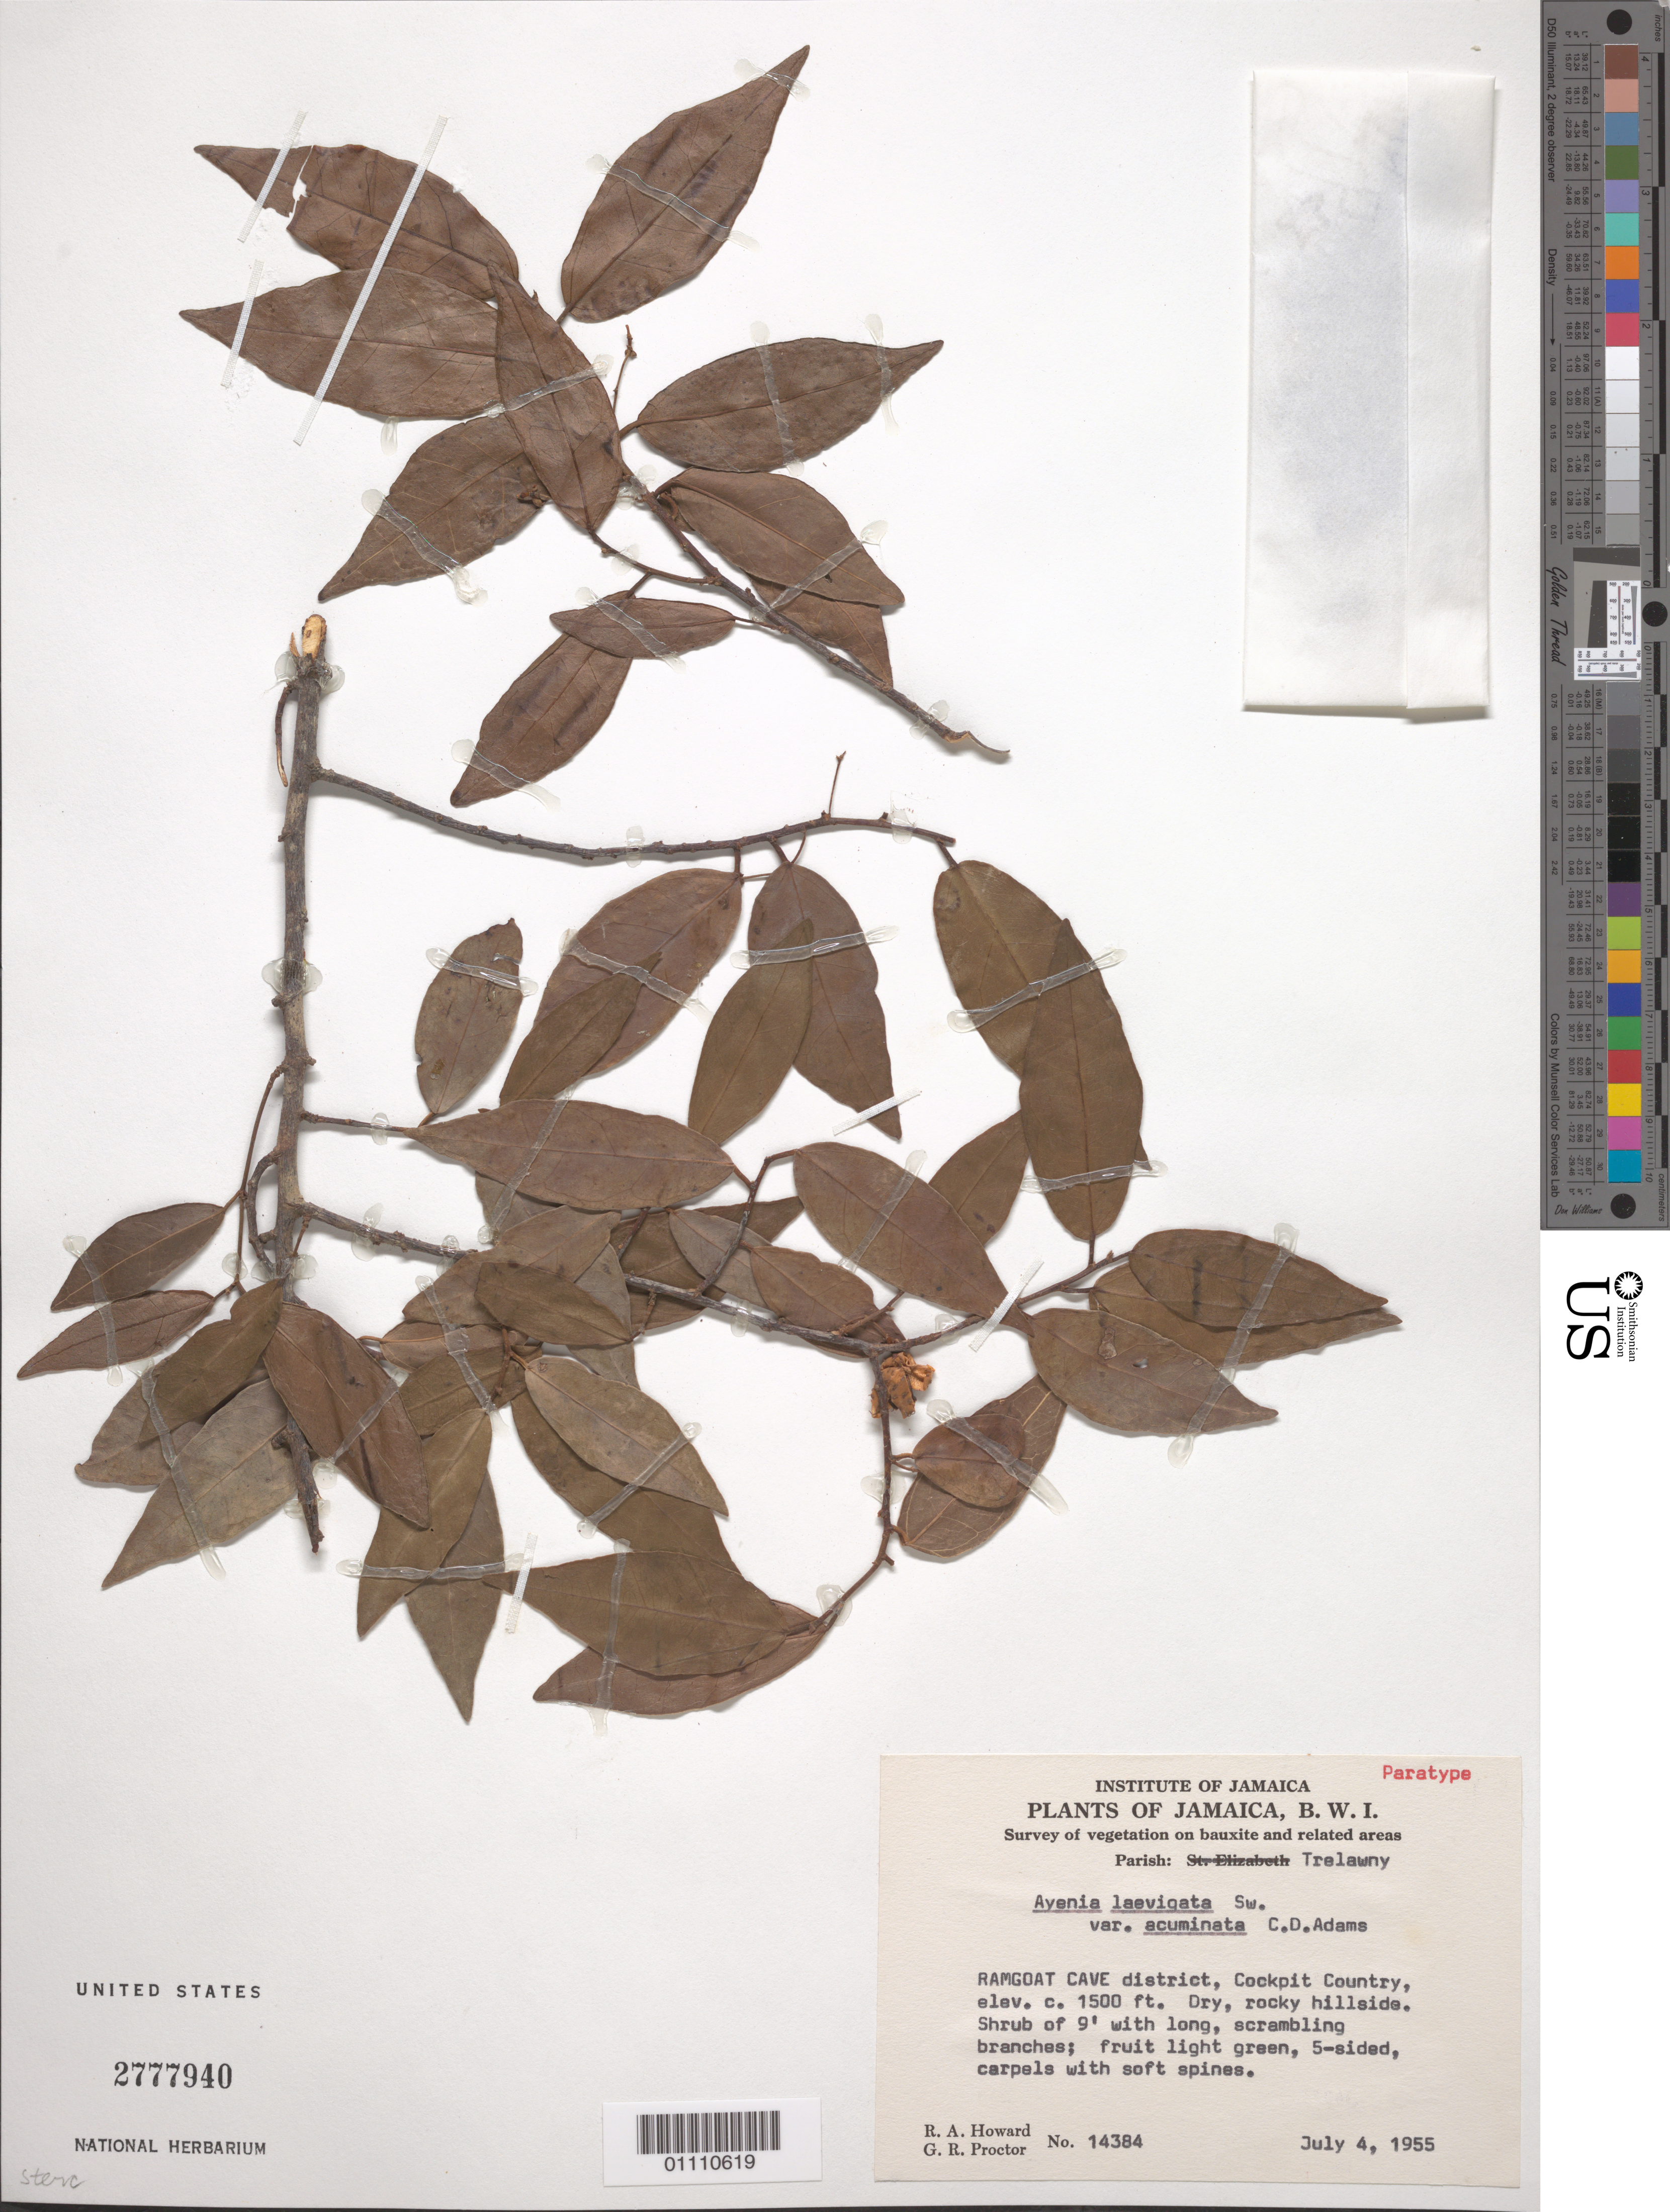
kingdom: Plantae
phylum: Tracheophyta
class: Magnoliopsida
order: Malvales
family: Malvaceae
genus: Ayenia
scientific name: Ayenia laevigata var. acuminata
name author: C.D. Adams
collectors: R. A. Howard & G. R. Proctor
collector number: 14384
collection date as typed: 04 Jul 1955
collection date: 1955-07-04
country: Jamaica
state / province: Trelawny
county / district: Ramgoat Cave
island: Jamaica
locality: Ramgoat Cave District, Cockpit Country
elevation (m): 457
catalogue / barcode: US 2777940